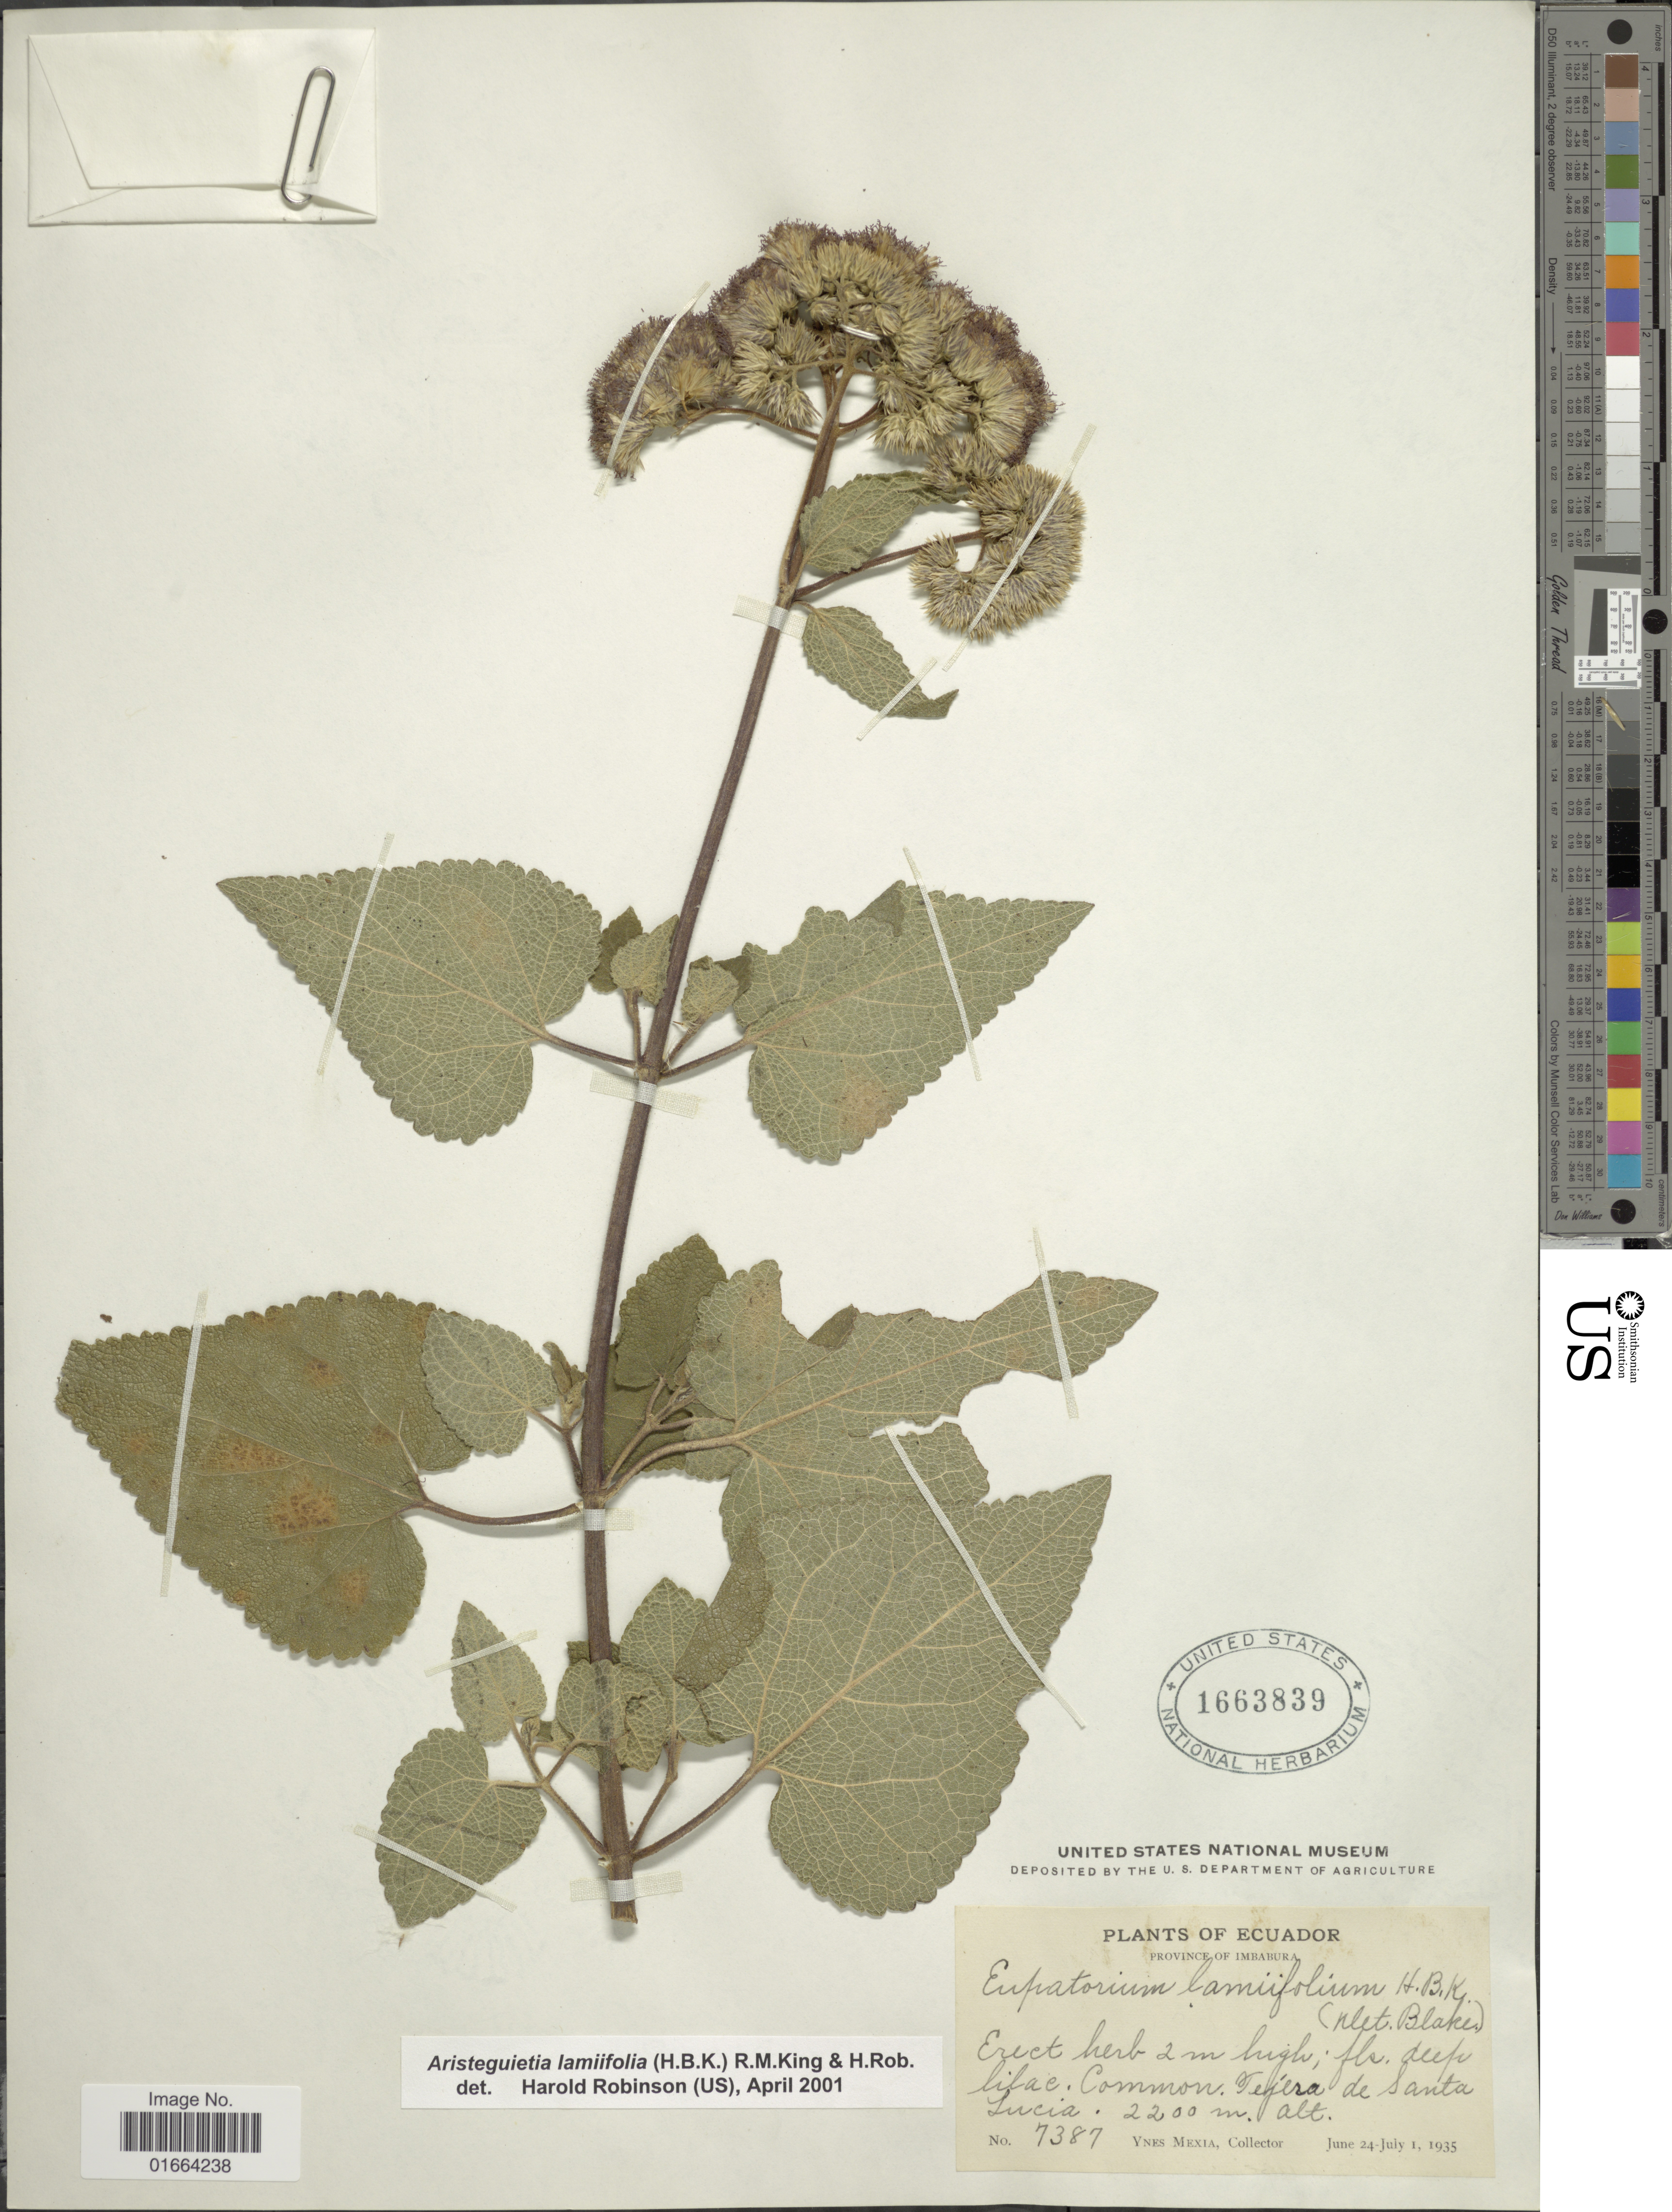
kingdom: Plantae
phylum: Tracheophyta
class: Magnoliopsida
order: Asterales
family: Asteraceae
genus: Aristeguietia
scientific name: Aristeguietia lamiifolia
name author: (Kunth) R.M. King & H. Rob.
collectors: Y. Mexia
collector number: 7387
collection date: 1935-06-24/1935-07-01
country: Ecuador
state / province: Imbabura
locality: Tejera de Santa Lucia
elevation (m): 2200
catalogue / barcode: US 1663839